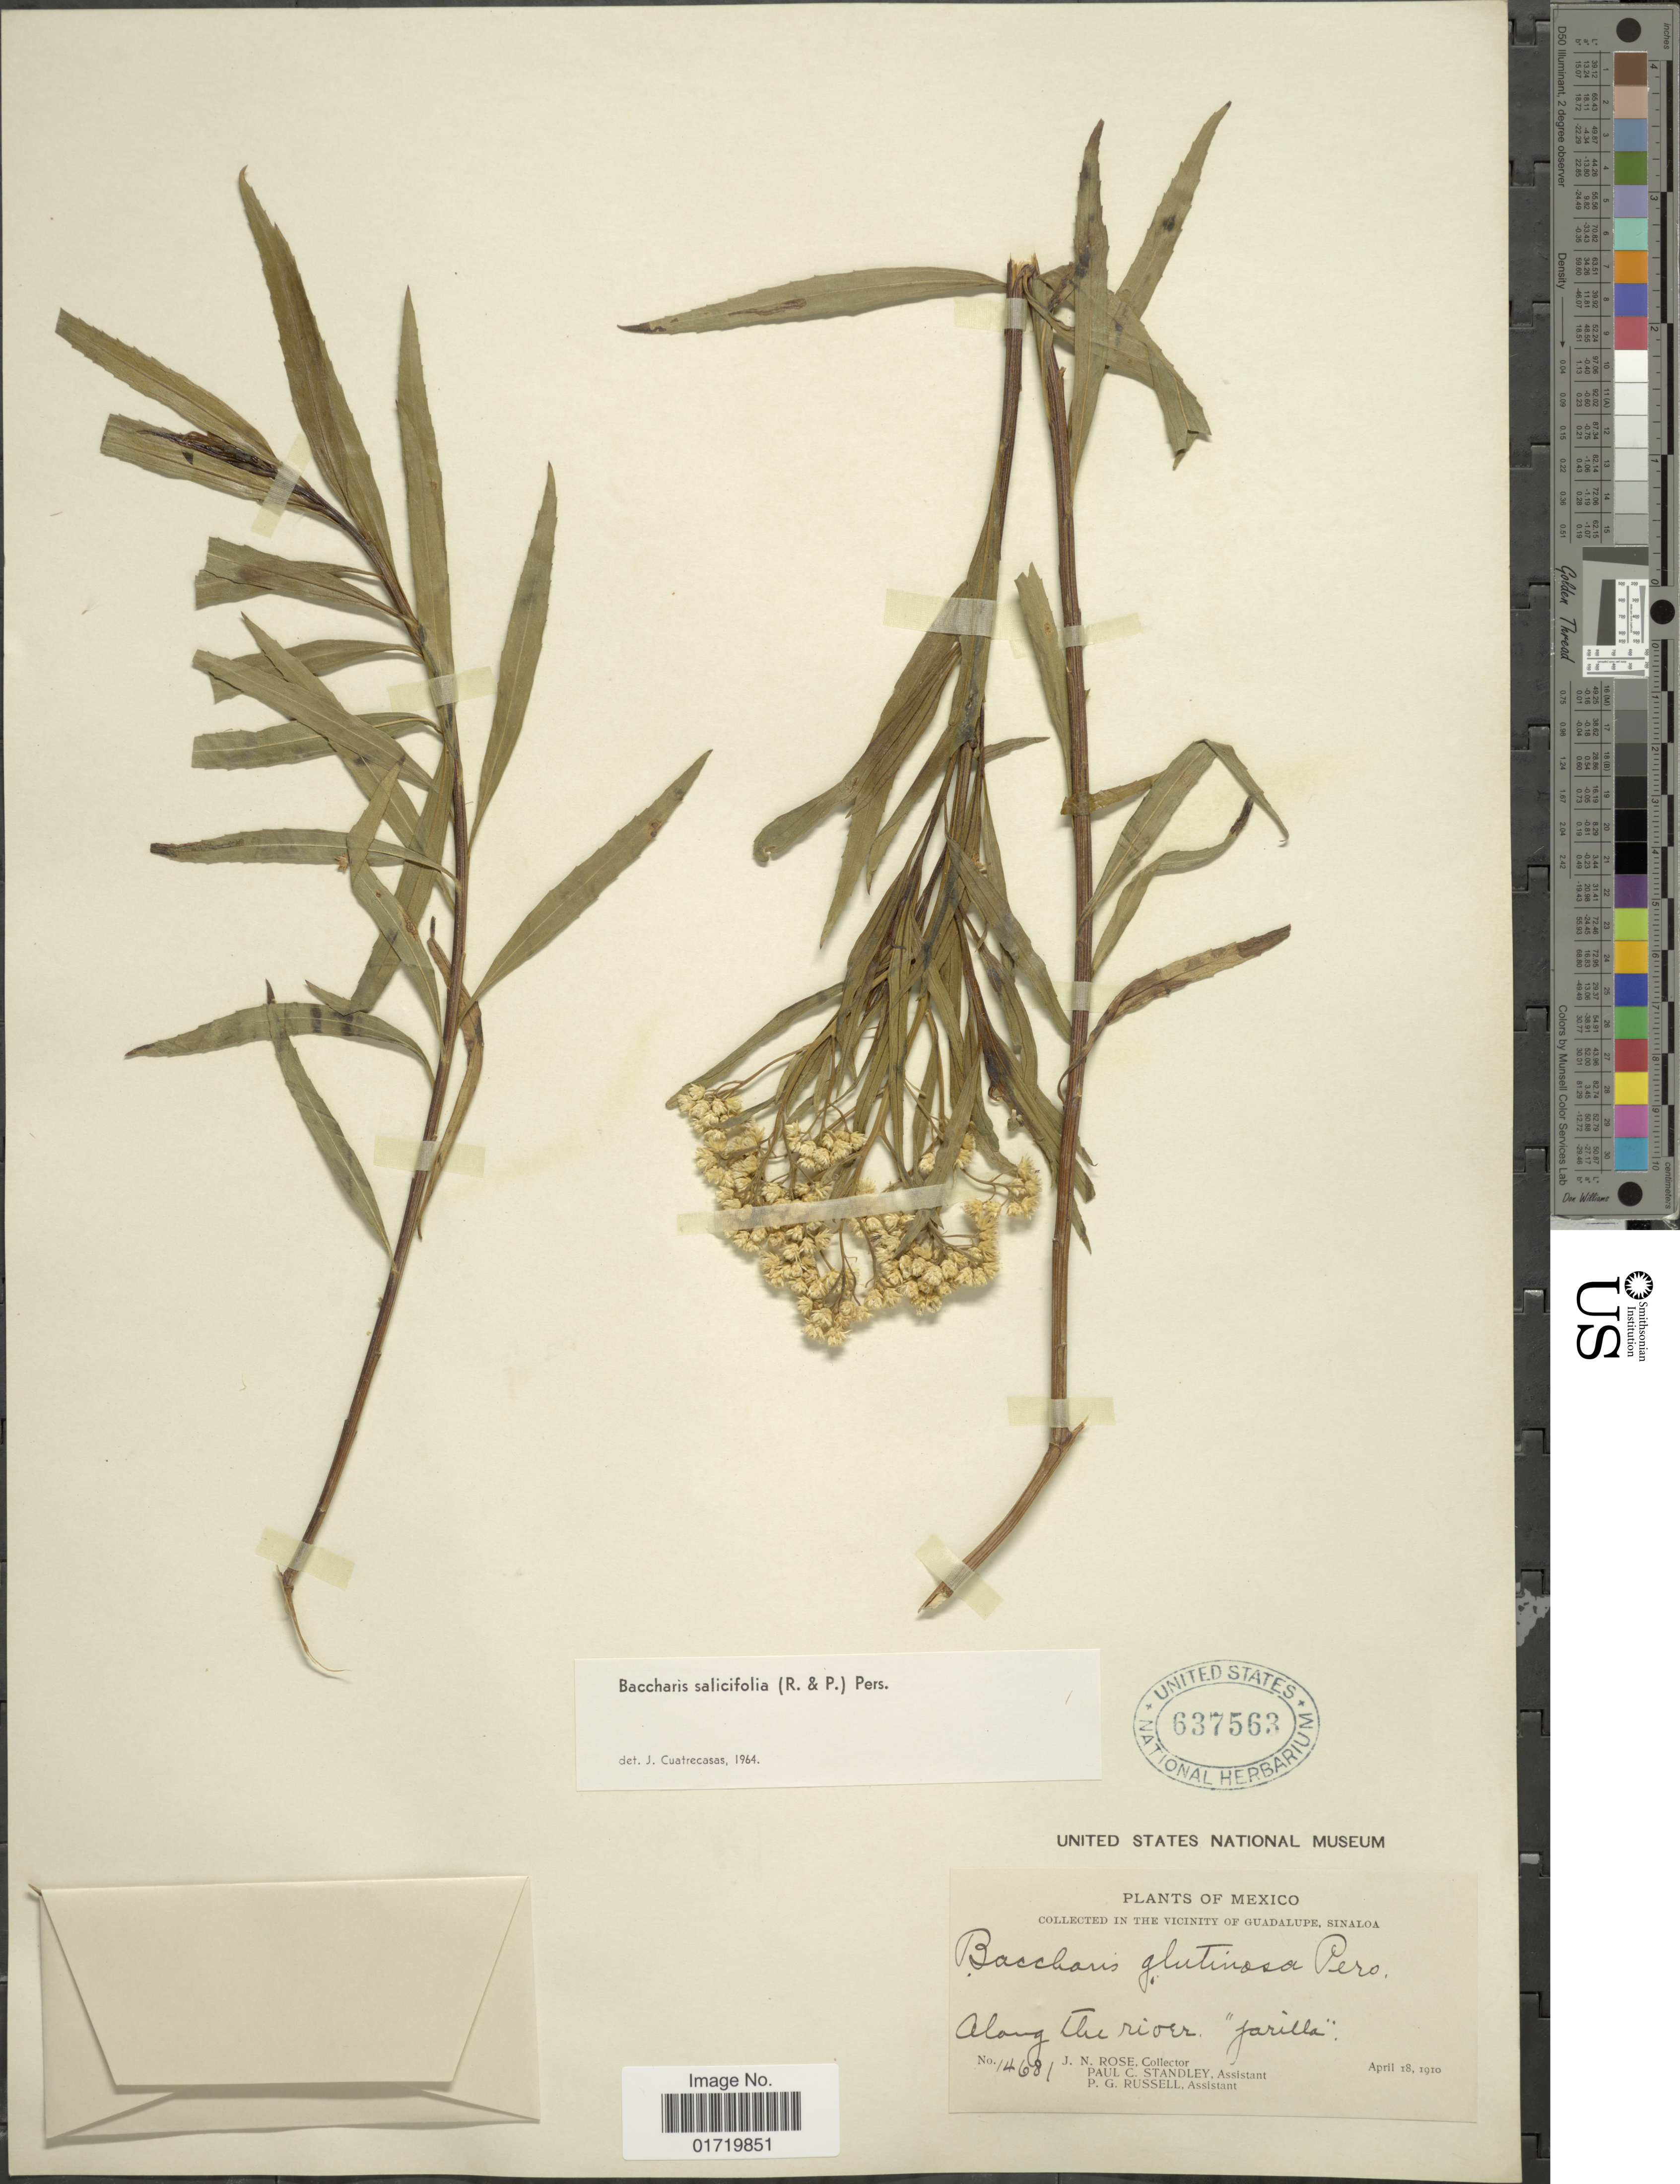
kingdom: Plantae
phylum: Tracheophyta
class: Magnoliopsida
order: Asterales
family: Asteraceae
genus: Baccharis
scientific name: Baccharis salicifolia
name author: (Ruiz & Pav.) Pers.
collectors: J. N. Rose, P. C. Standley & P. G. Russell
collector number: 14681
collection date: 1910-04-18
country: Mexico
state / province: Sinaloa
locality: Vicinity of Guadalupe, along the river Jarilla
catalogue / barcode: US 637563